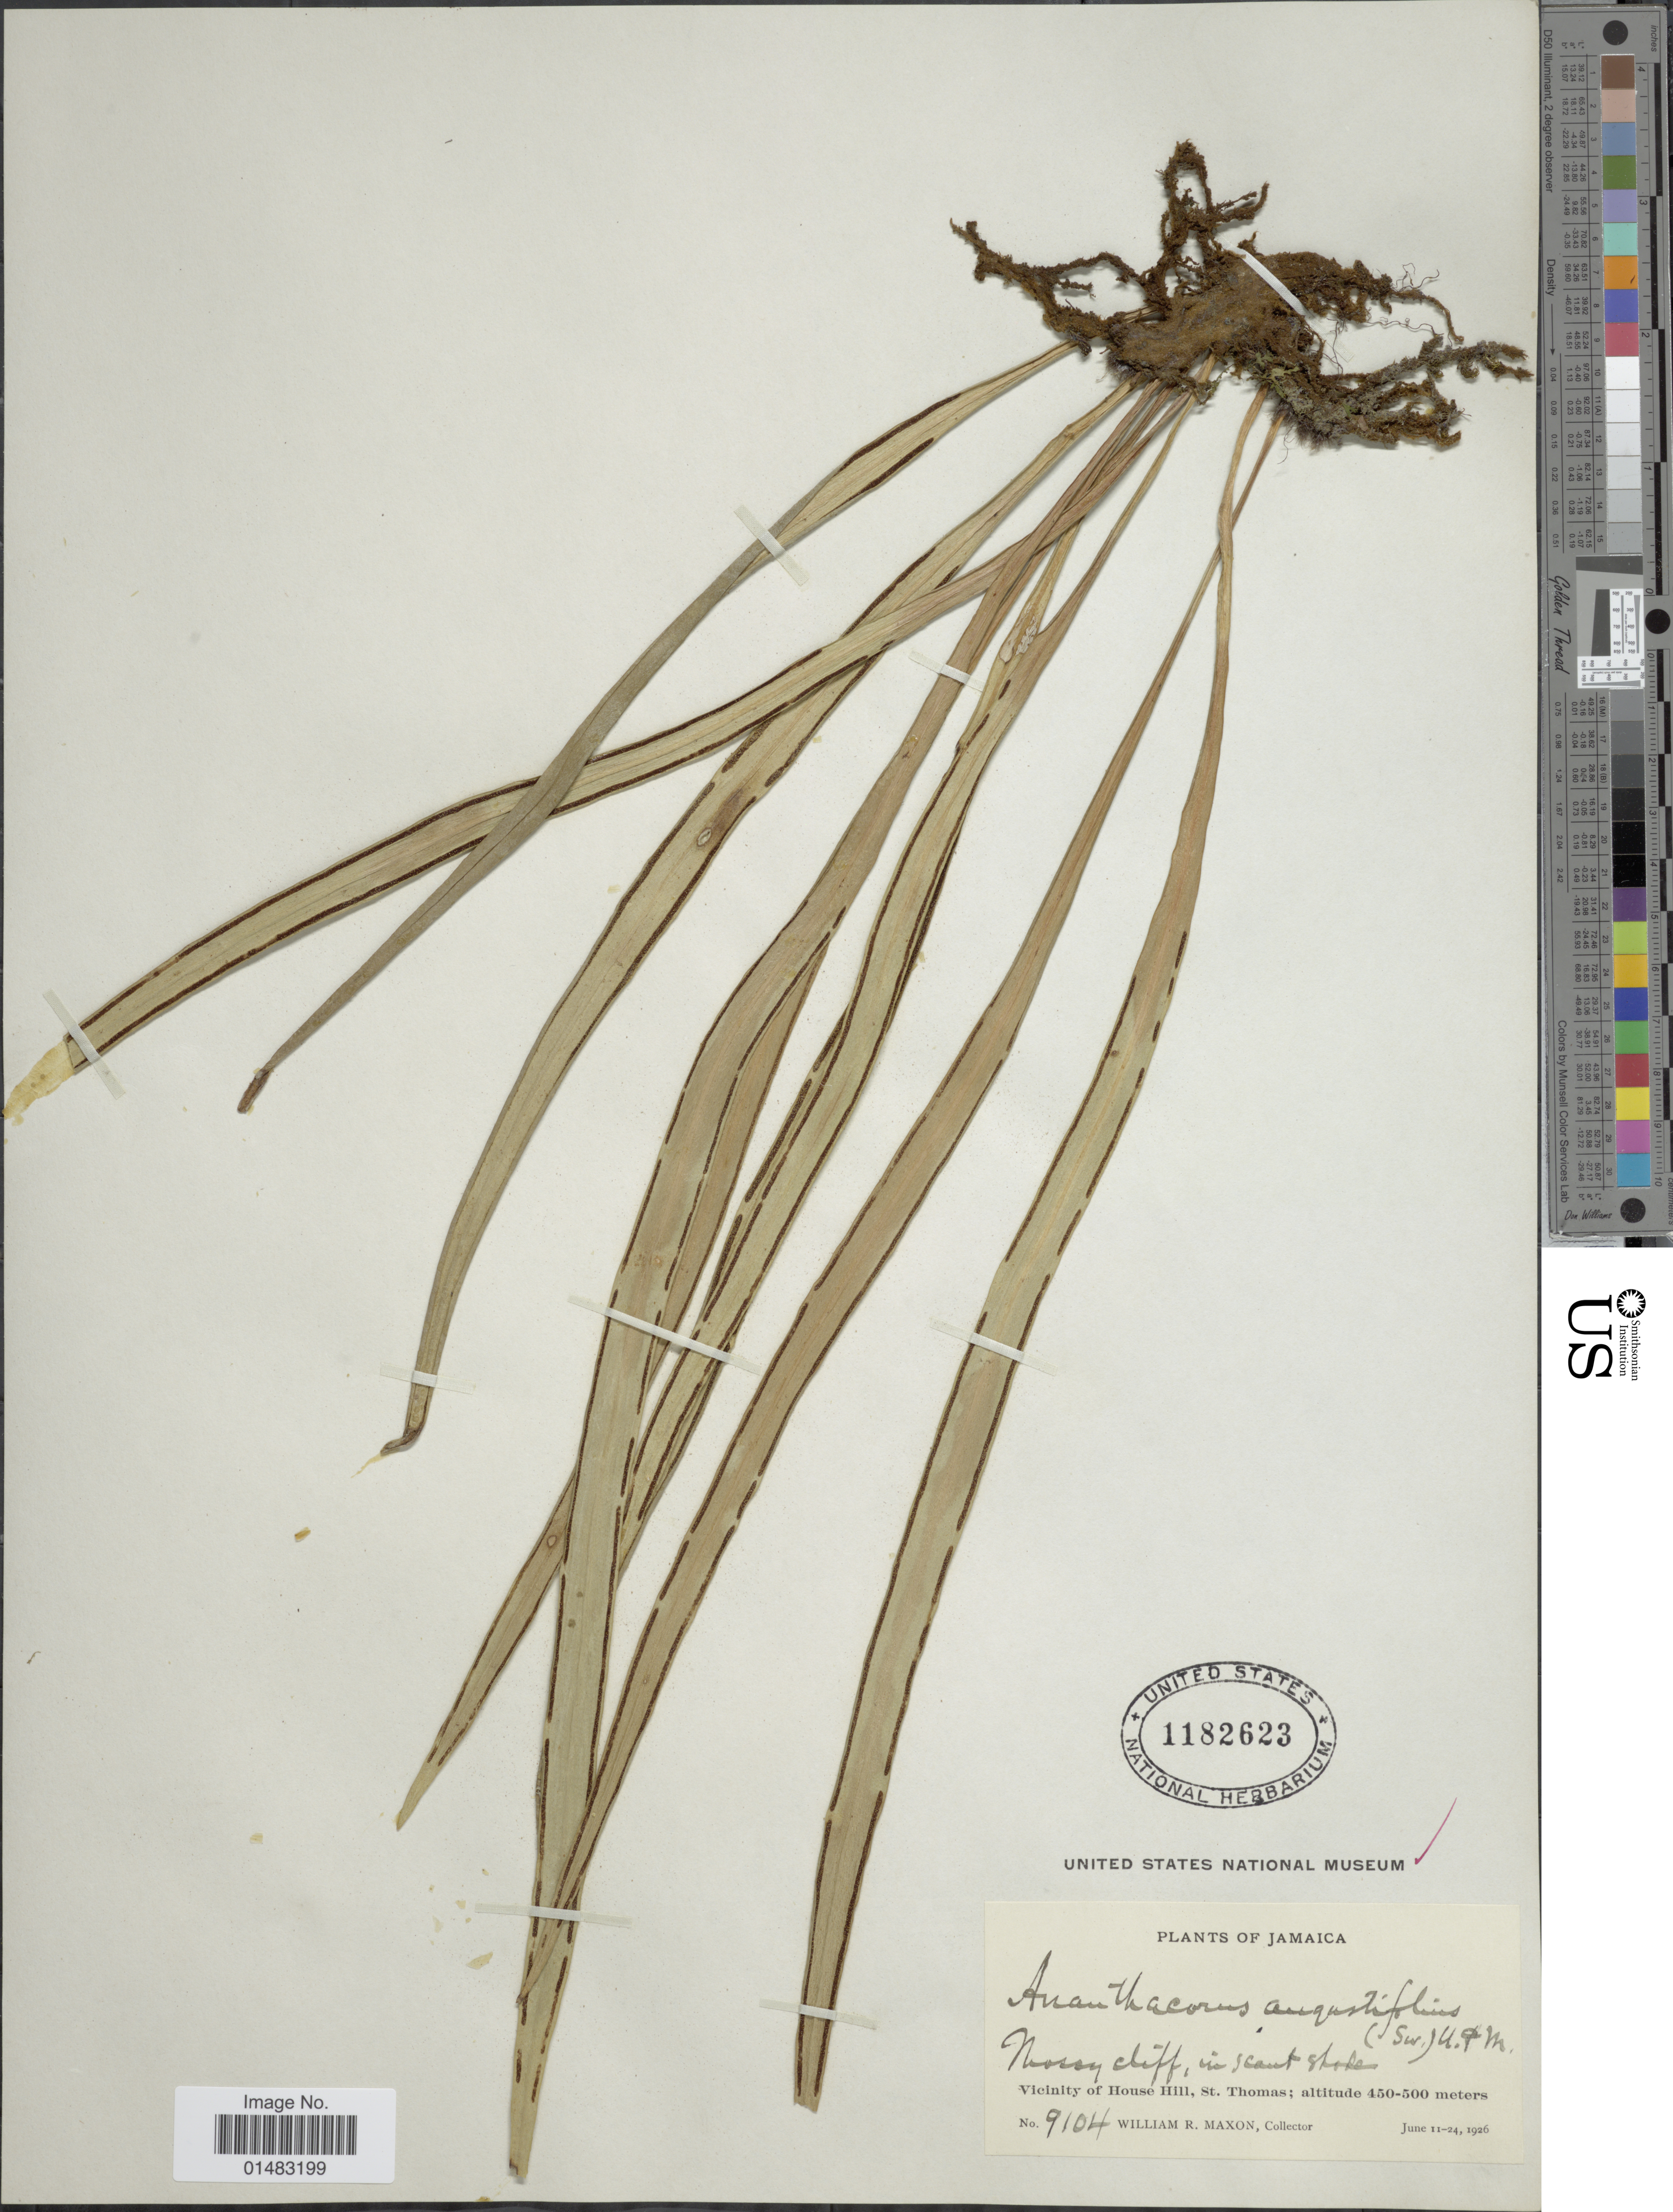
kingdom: Plantae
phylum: Tracheophyta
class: Polypodiopsida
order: Polypodiales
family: Pteridaceae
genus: Ananthacorus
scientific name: Ananthacorus angustifolius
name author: (Sw.) Underw. & Maxon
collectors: W. R. Maxon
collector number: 9104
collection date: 1926-06-11/1926-06-24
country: Jamaica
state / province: Saint Thomas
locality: Vicinity of House Hill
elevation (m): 450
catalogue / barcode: US 1182623